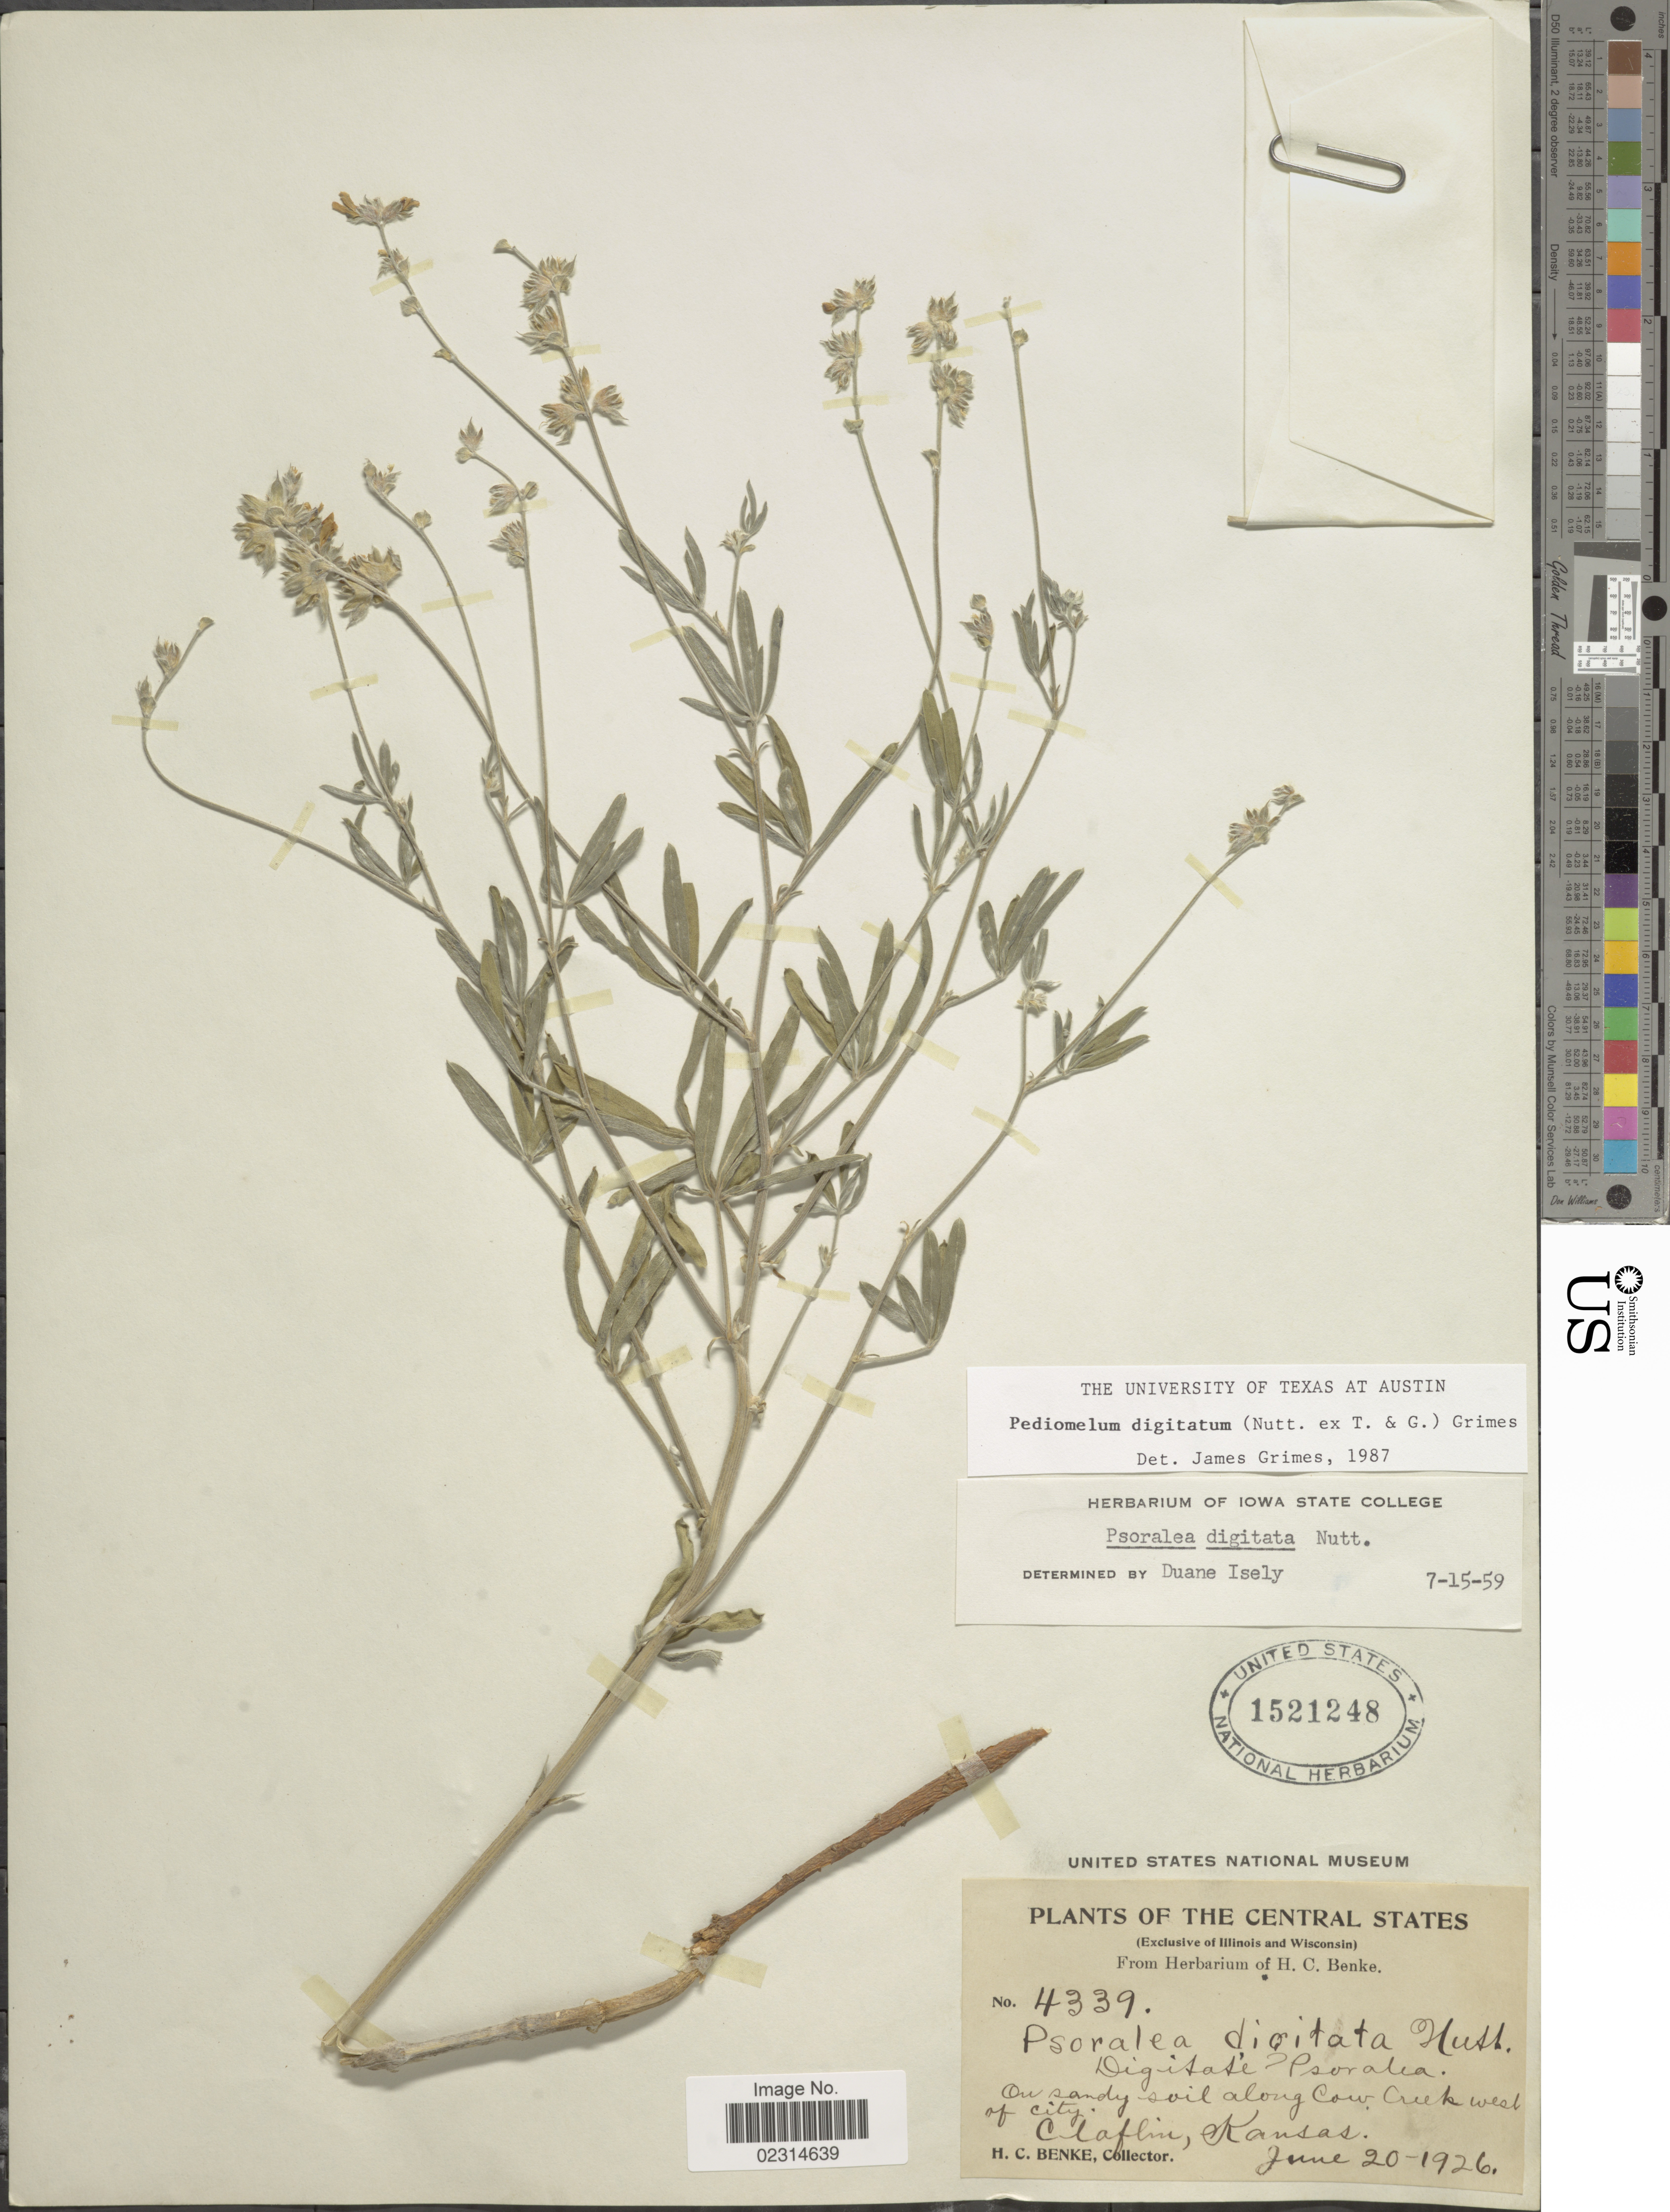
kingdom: Plantae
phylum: Tracheophyta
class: Magnoliopsida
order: Fabales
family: Fabaceae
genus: Pediomelum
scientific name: Pediomelum digitatum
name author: (Nutt. ex Torr. & A. Gray) Isely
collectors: H. Benke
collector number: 4339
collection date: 1926-06-20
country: United States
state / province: Kansas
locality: The Central States, (Exclusive of Illinois and Wisconsin), On sandy soil along Cow Creek west of city, Claglin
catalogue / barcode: US 1521248